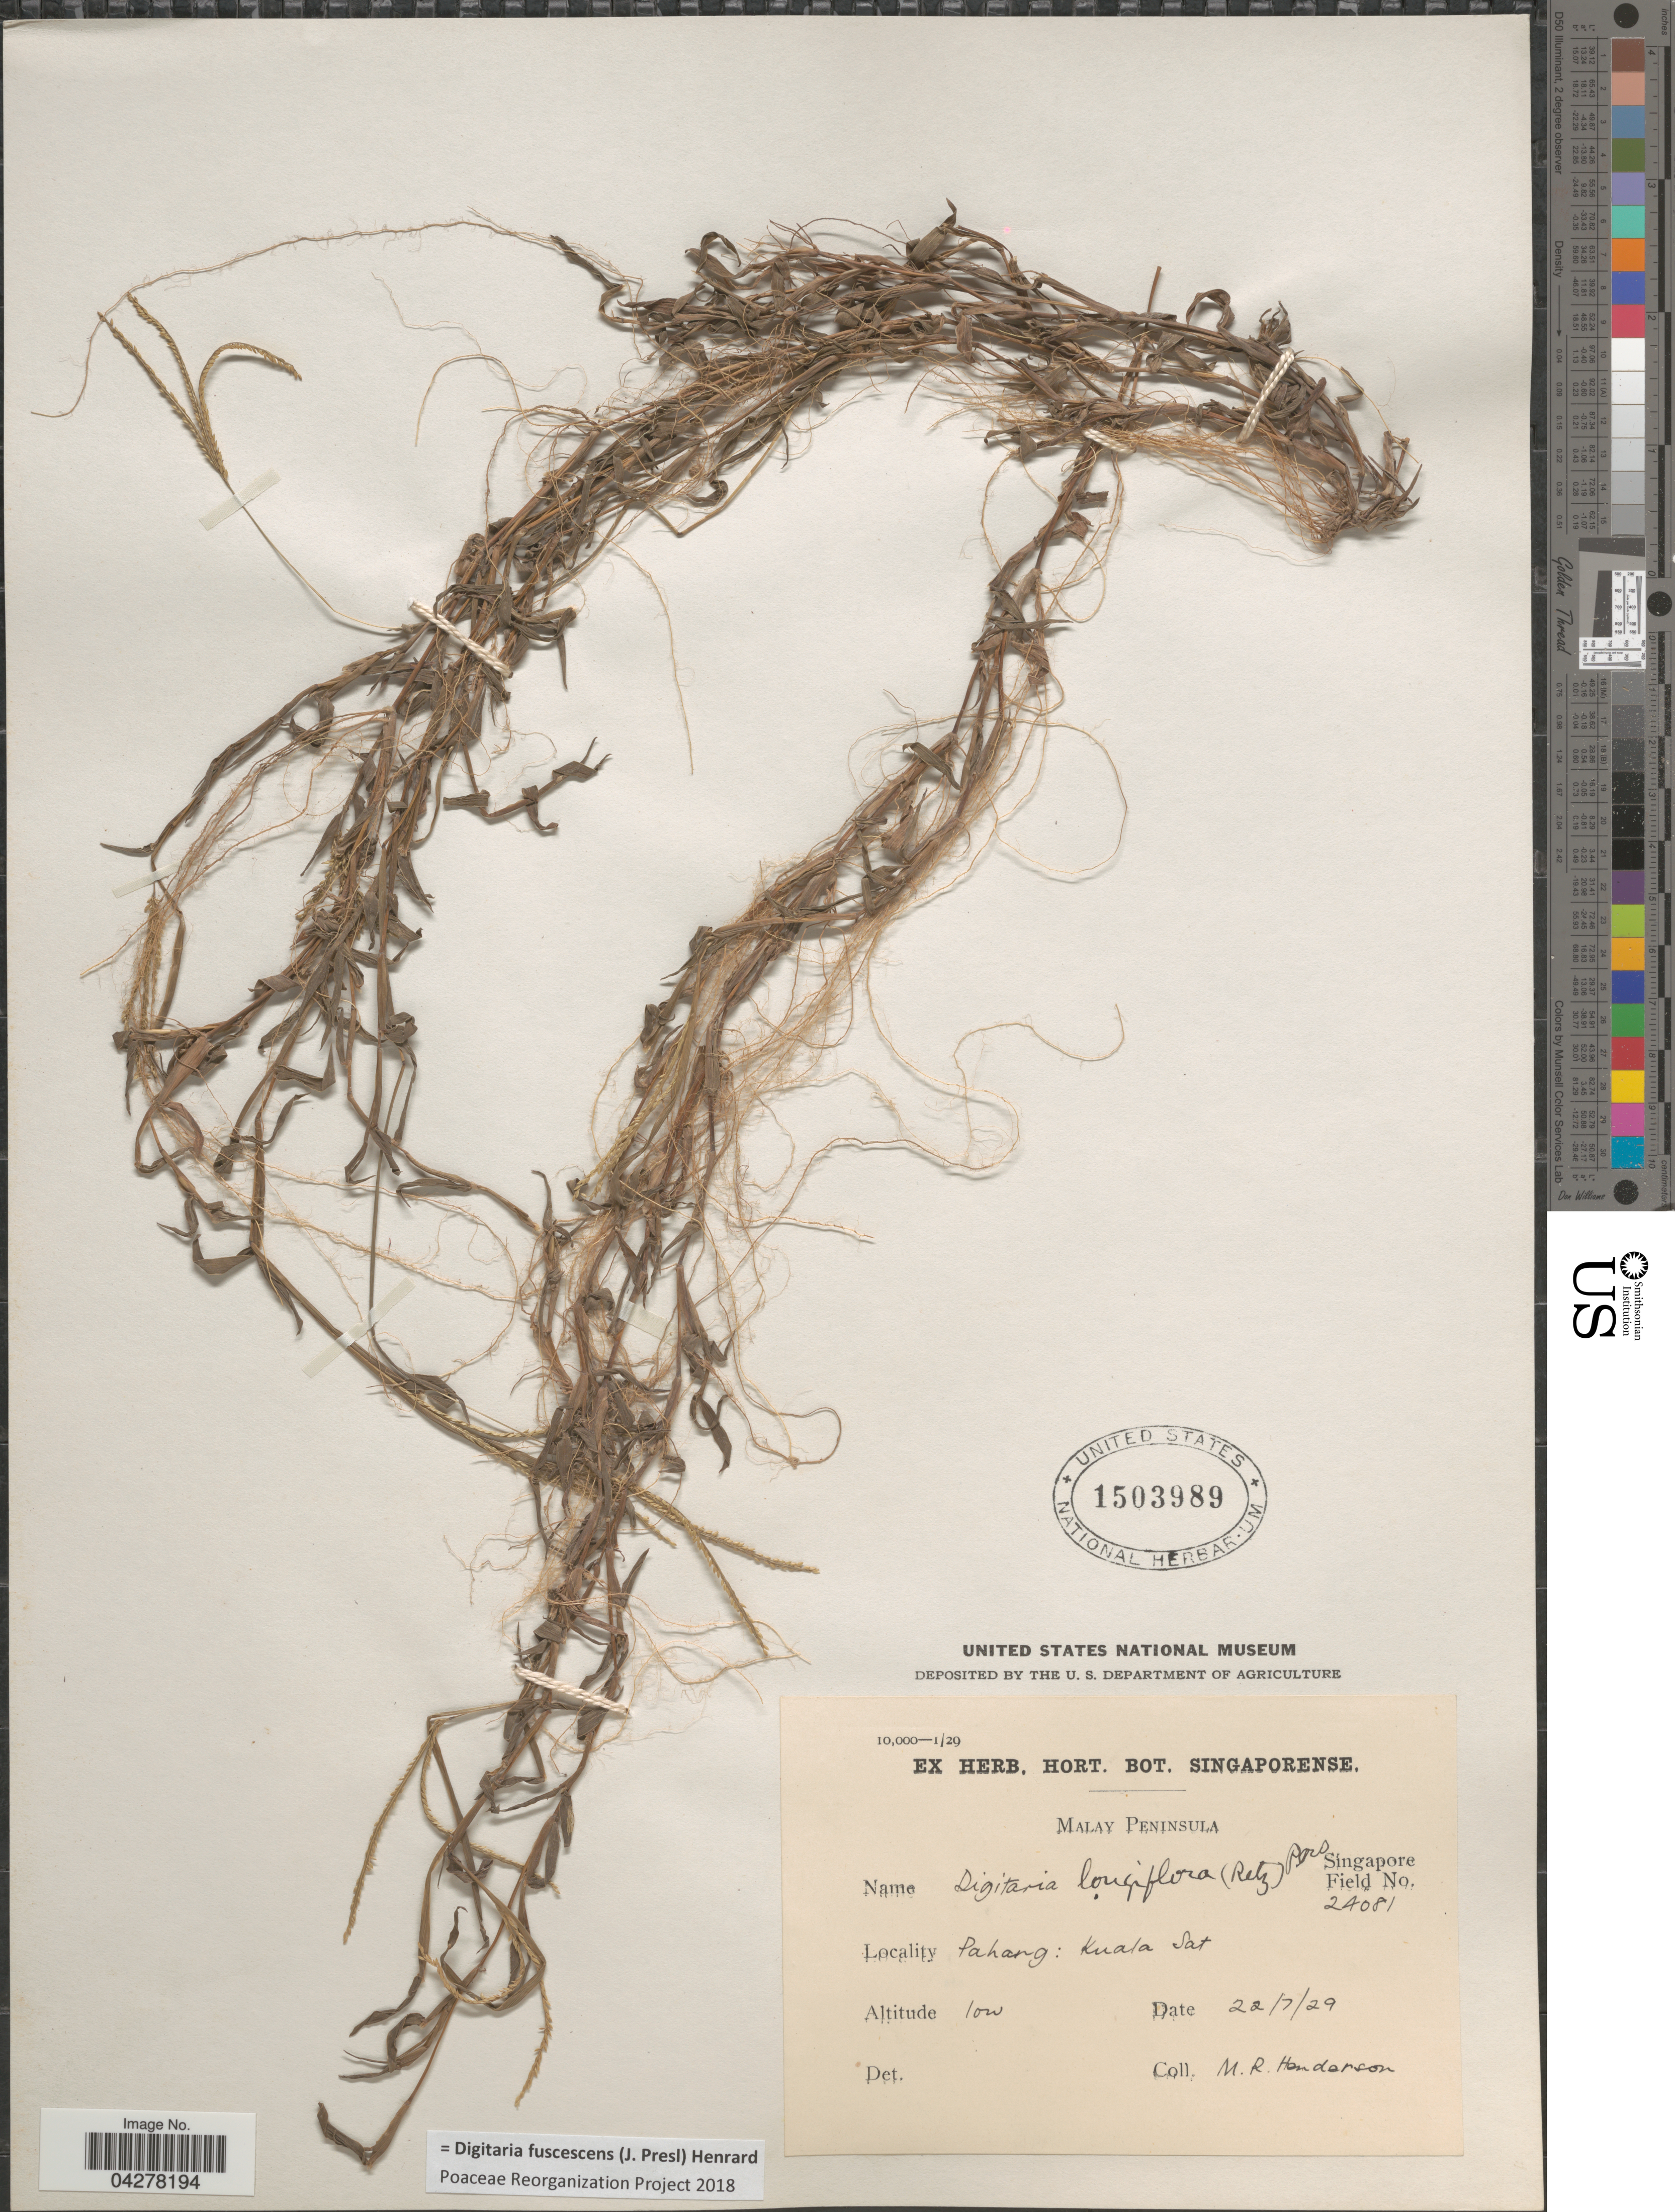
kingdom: Plantae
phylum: Tracheophyta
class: Liliopsida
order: Poales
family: Poaceae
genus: Digitaria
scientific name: Digitaria fuscescens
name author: (J. Presl) Henr.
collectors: M. Henderson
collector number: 24081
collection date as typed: Transcribed d/m/y: 22/7/29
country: Malaysia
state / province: Pahang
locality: Malay Peninsula. Kuala Sat.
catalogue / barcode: US 1503989